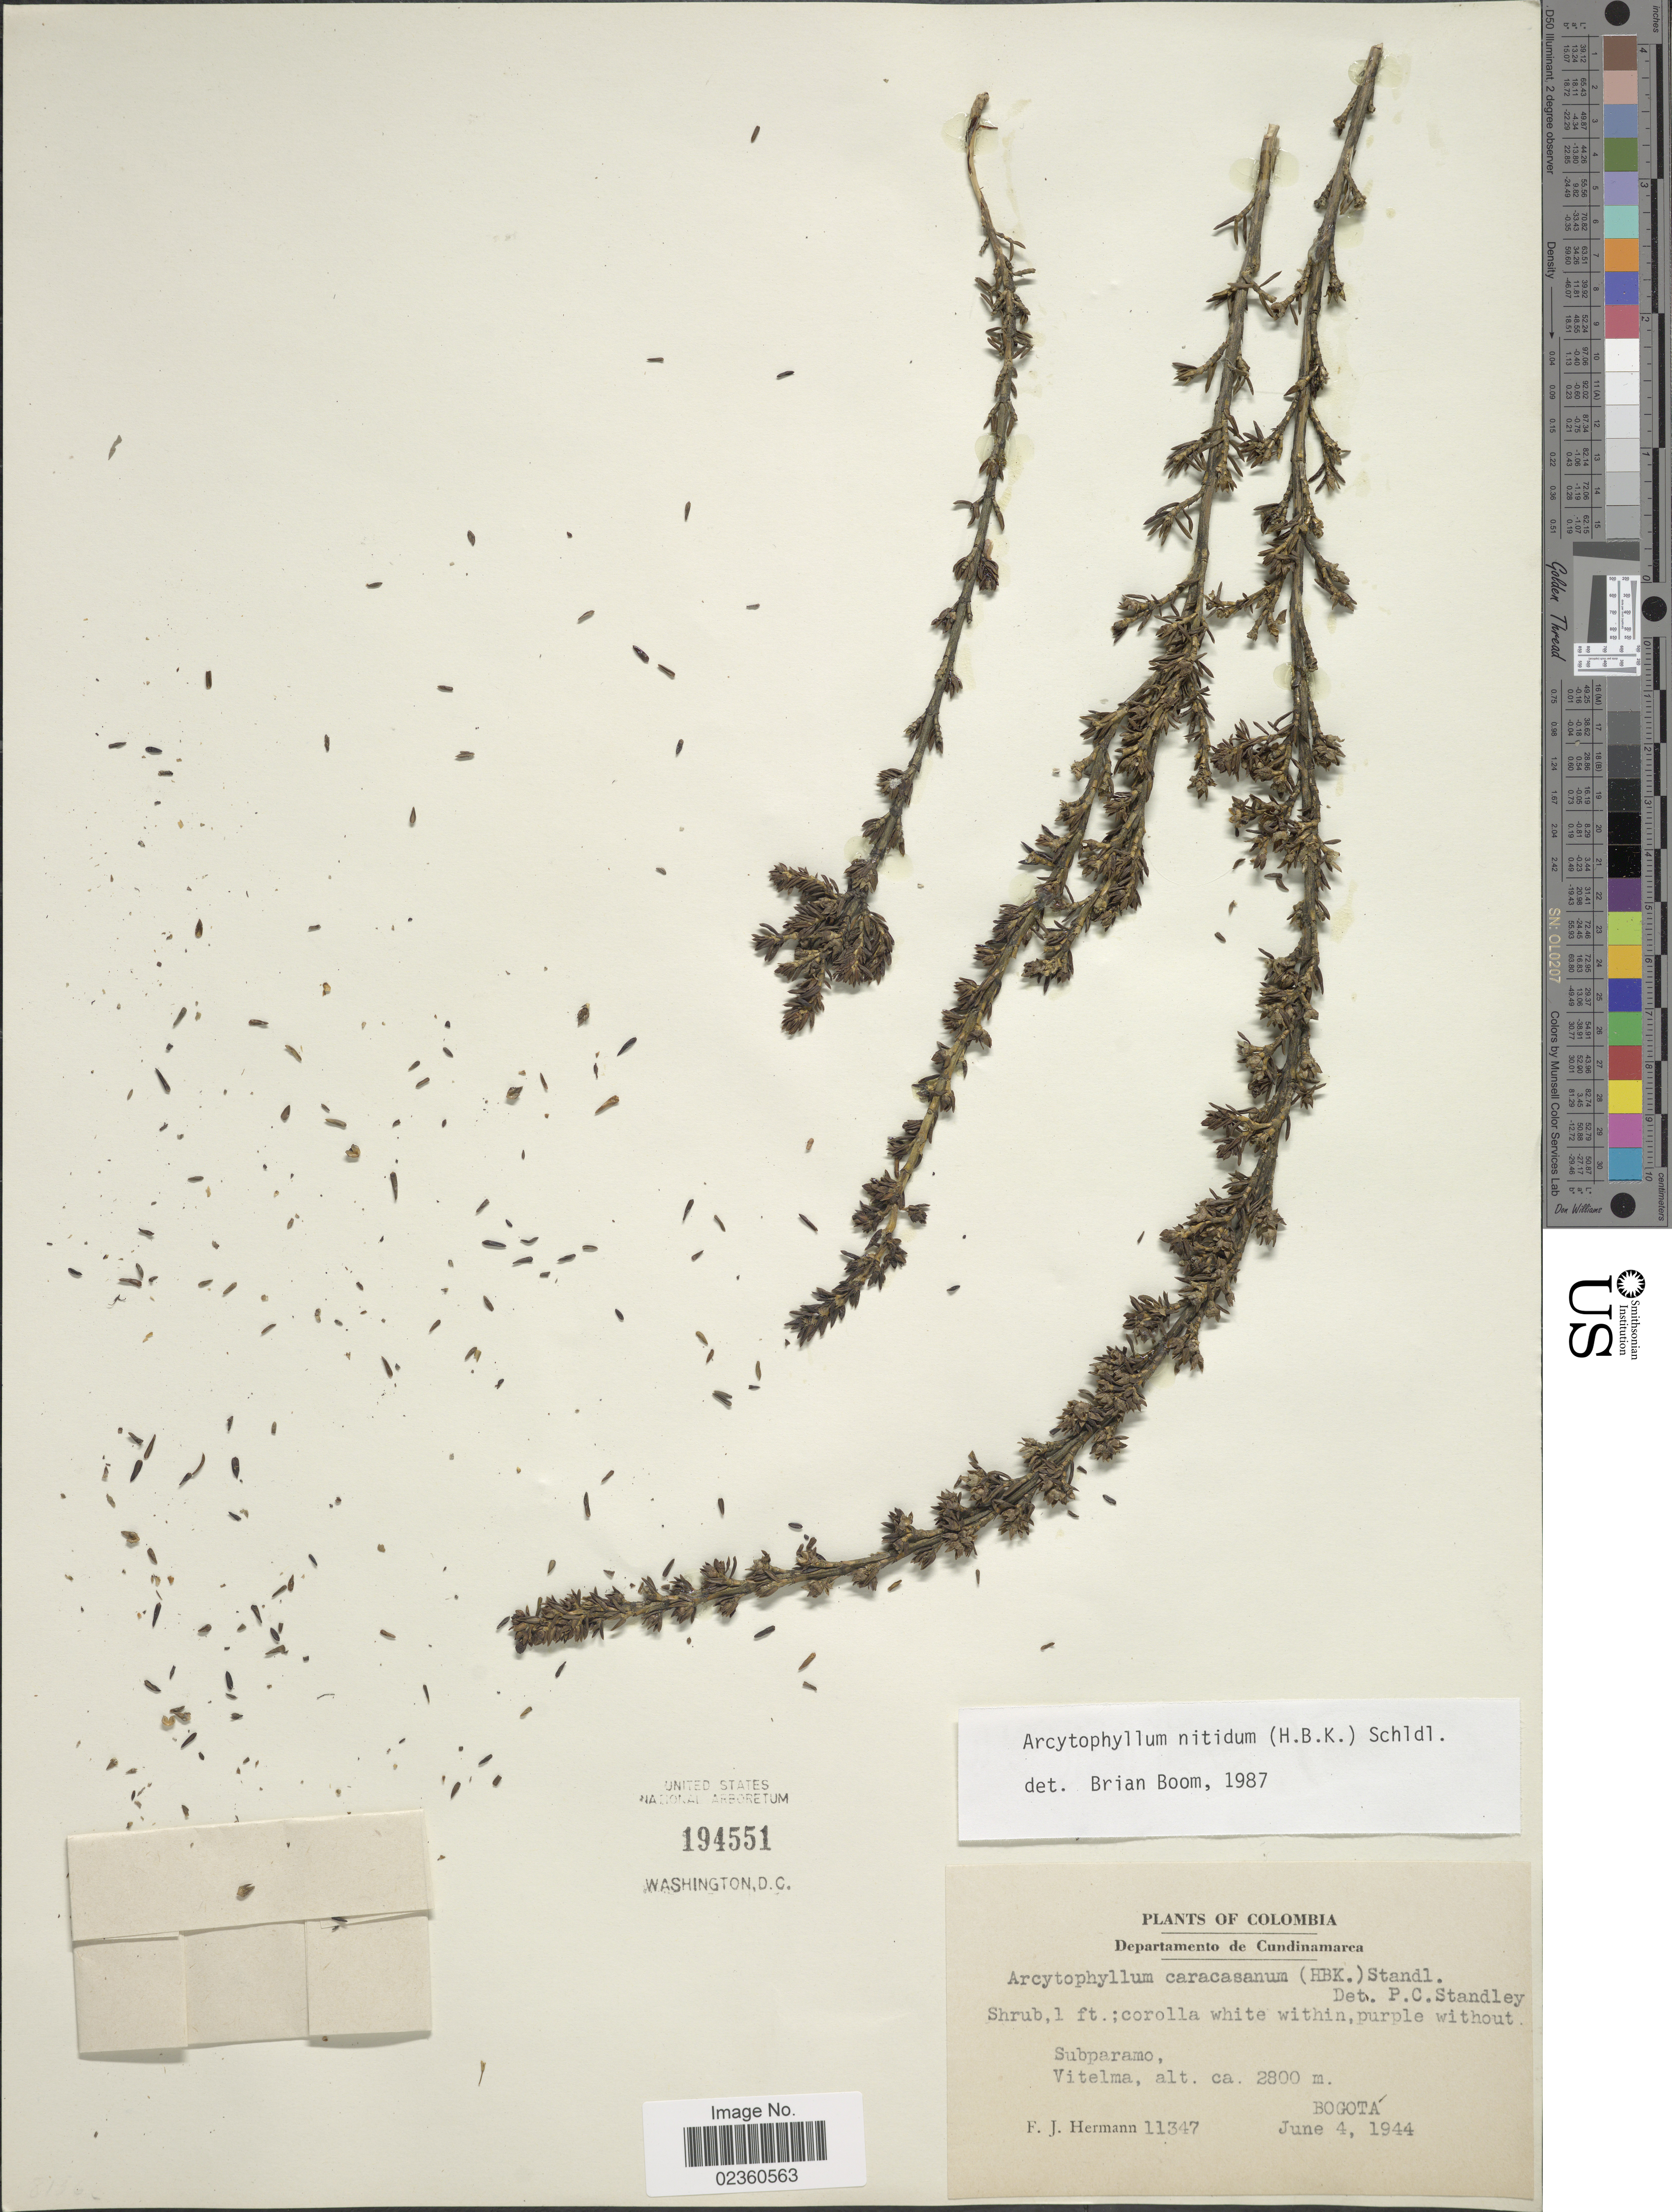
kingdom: Plantae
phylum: Tracheophyta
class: Magnoliopsida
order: Gentianales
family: Rubiaceae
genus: Arcytophyllum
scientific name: Arcytophyllum nitidum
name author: (Kunth) Schltdl.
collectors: F. J. Hermann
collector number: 11347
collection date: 1944-06-04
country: Colombia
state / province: Bogota D.C.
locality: Departamento de Cundinamarca, Subparamo, Vitelma, Bogotá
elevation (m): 2800